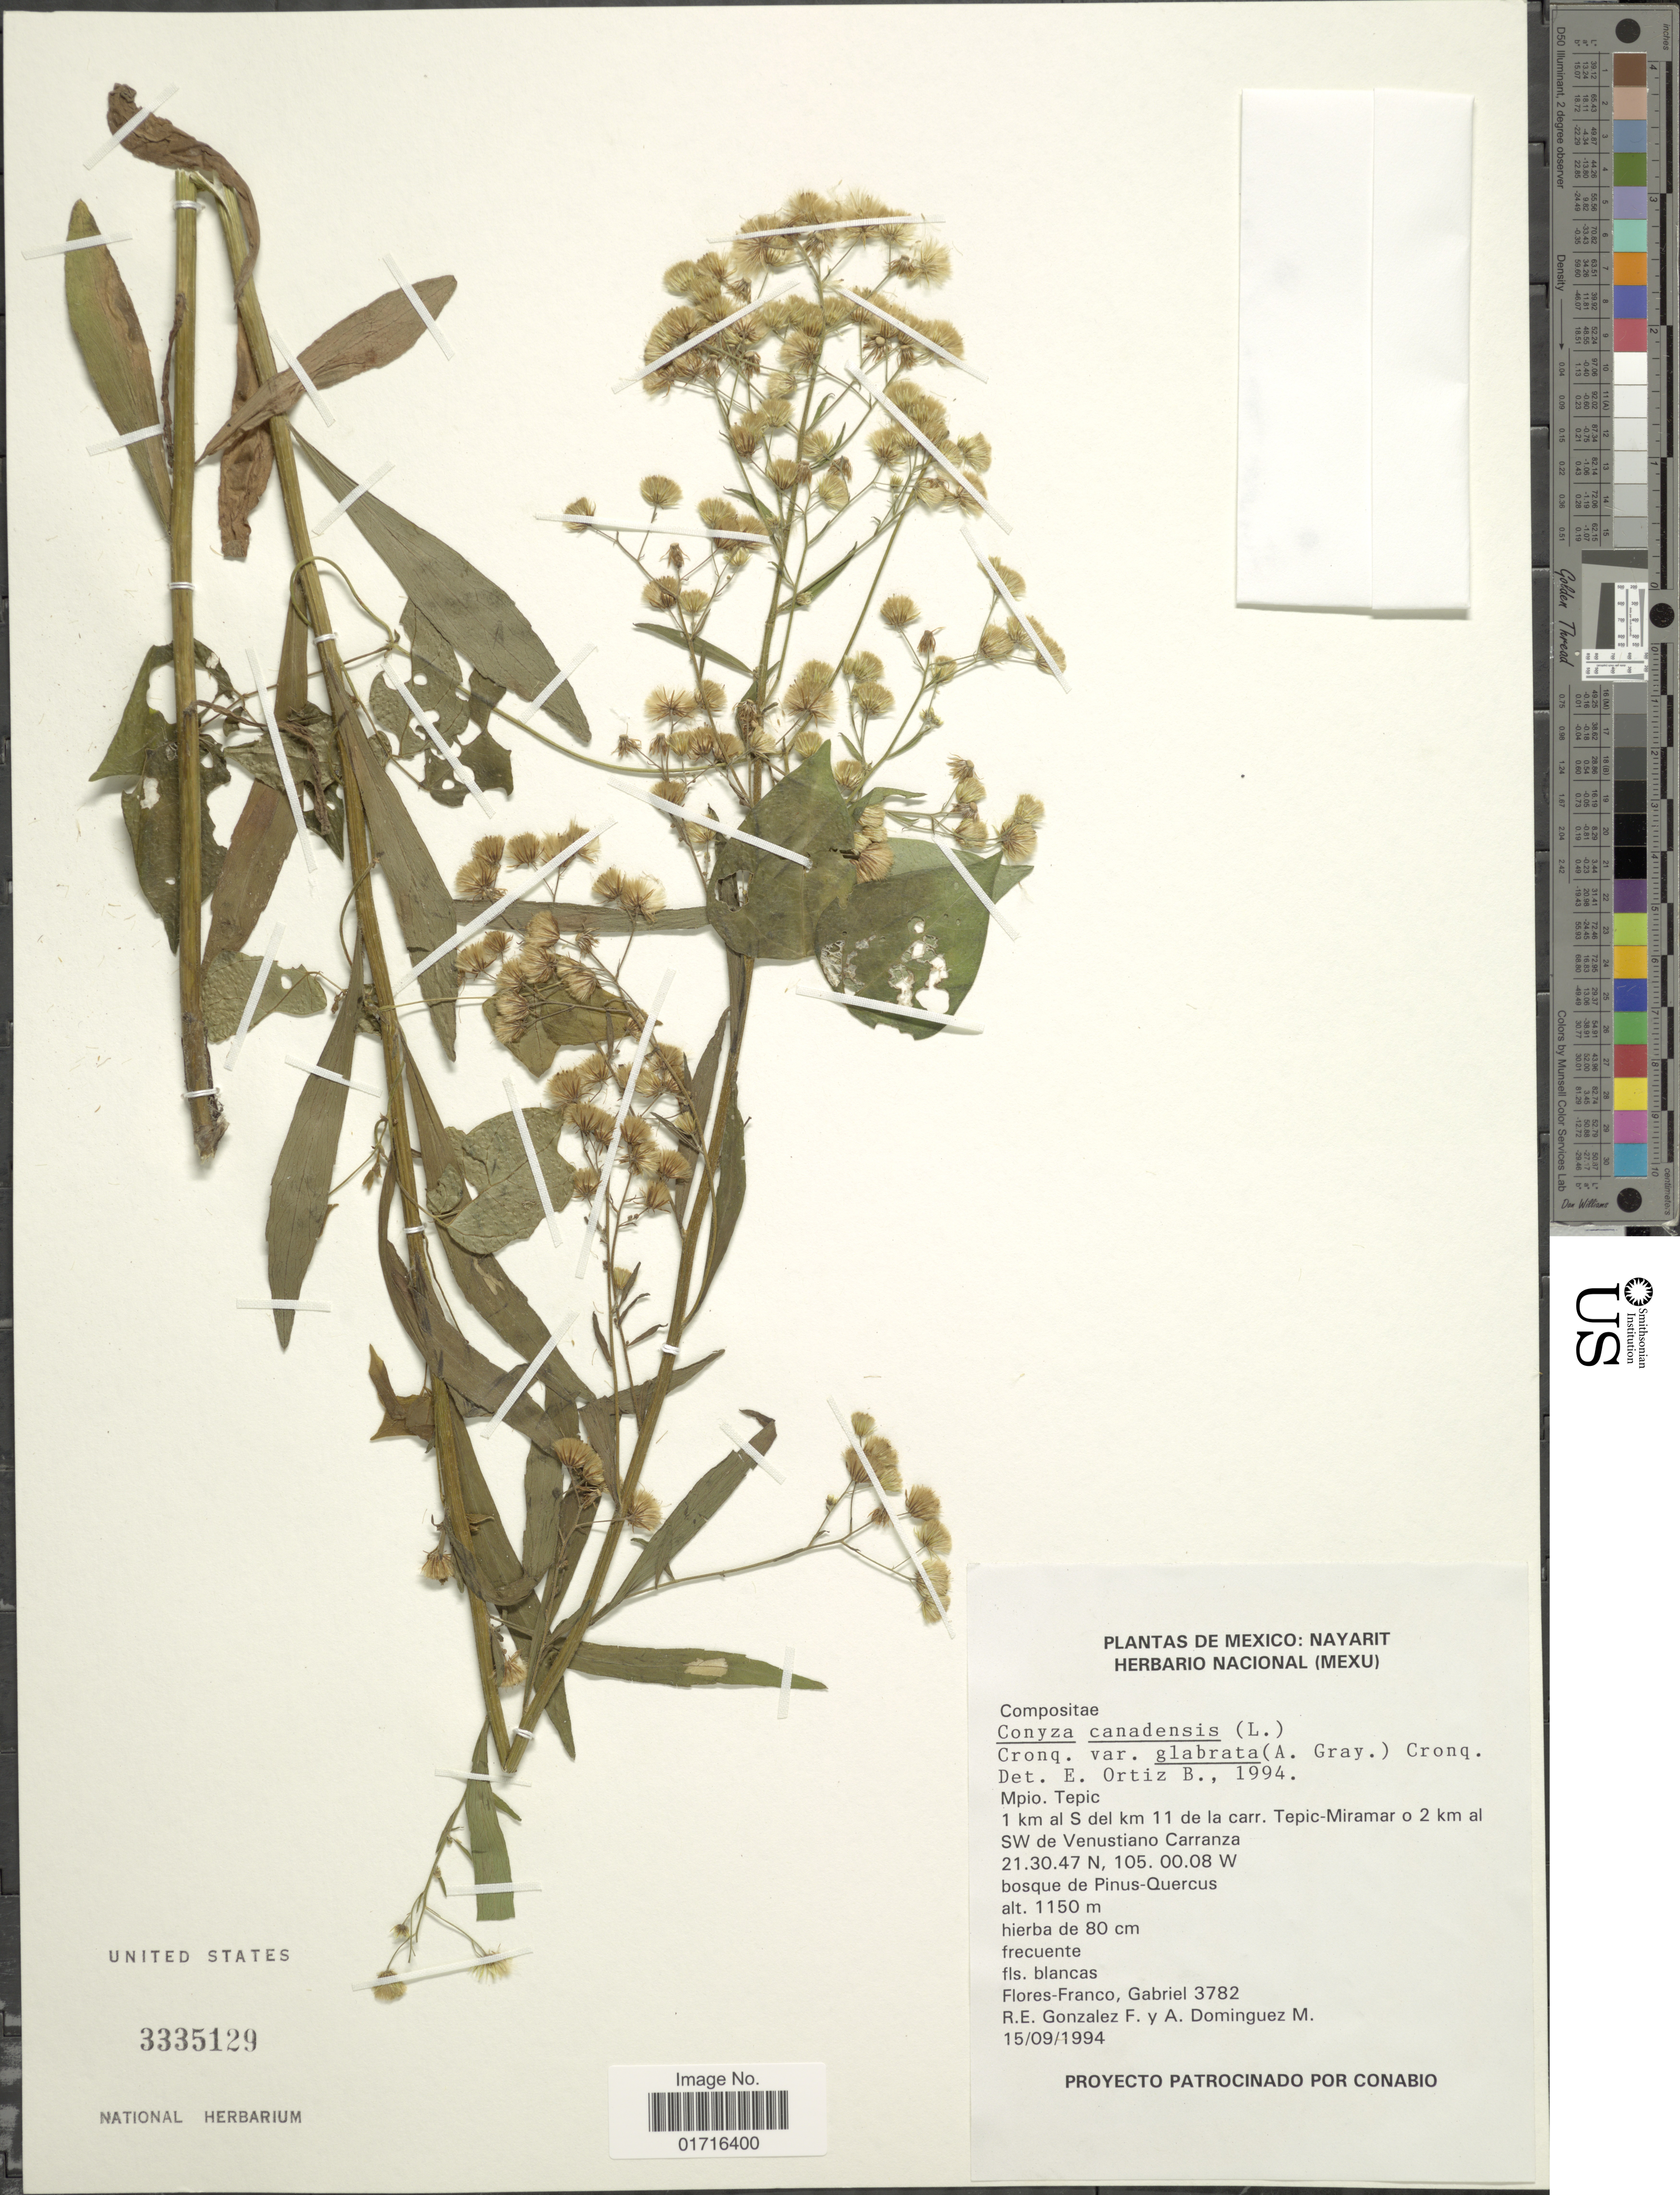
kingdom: Plantae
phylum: Tracheophyta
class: Magnoliopsida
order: Asterales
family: Asteraceae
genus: Conyza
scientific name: Conyza canadensis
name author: (L.) Cronq.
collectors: G. Flores F., R. E. Gonzalez F. & A. Dominguez M.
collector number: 3782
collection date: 1994-09-15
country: Mexico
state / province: Nayarit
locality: Mpio. Tepic. 1 km al S del km 11 de la carr. Tepic-Miramar o 2 km al SW de Venustiano Carranza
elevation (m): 1150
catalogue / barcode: US 3335129